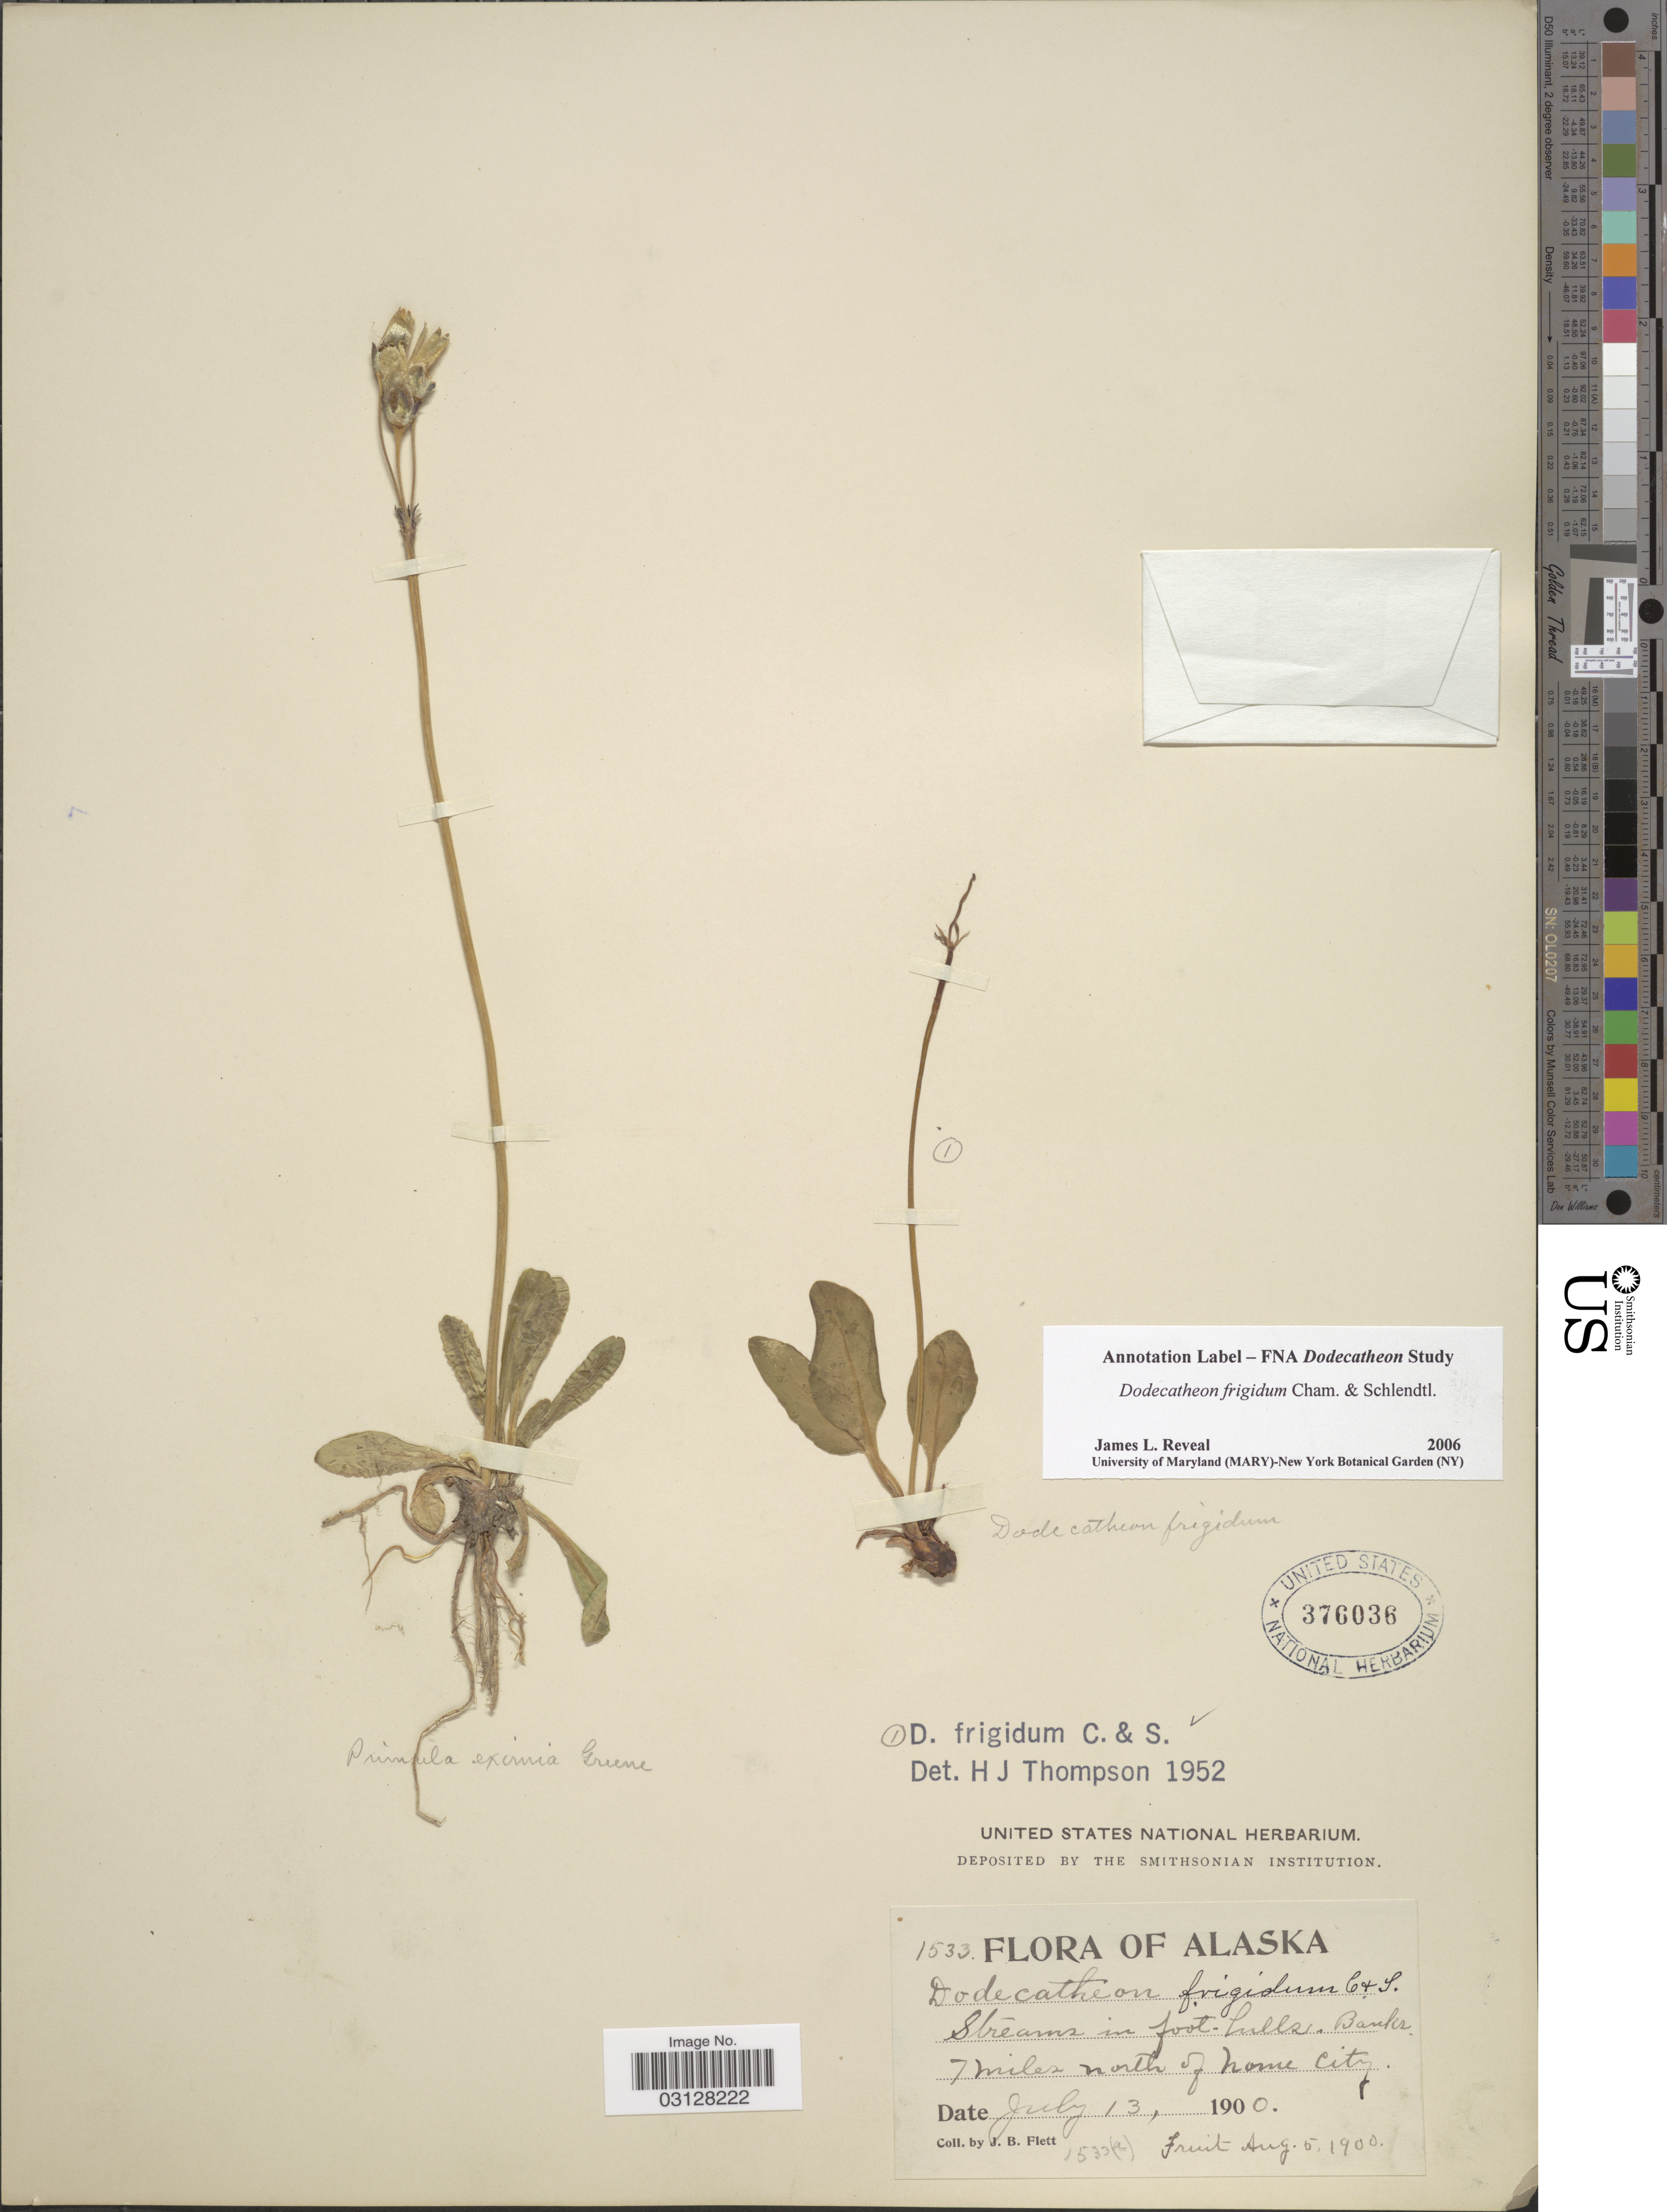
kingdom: Plantae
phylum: Tracheophyta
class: Magnoliopsida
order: Ericales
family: Primulaceae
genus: Dodecatheon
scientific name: Dodecatheon frigidum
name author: Cham. & Schltdl.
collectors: J. Flett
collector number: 1533(a)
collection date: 1900-07-13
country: United States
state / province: Alaska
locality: Streams in foot-hills. Banks. 7 miles north of Nome City.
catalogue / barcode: US 376036